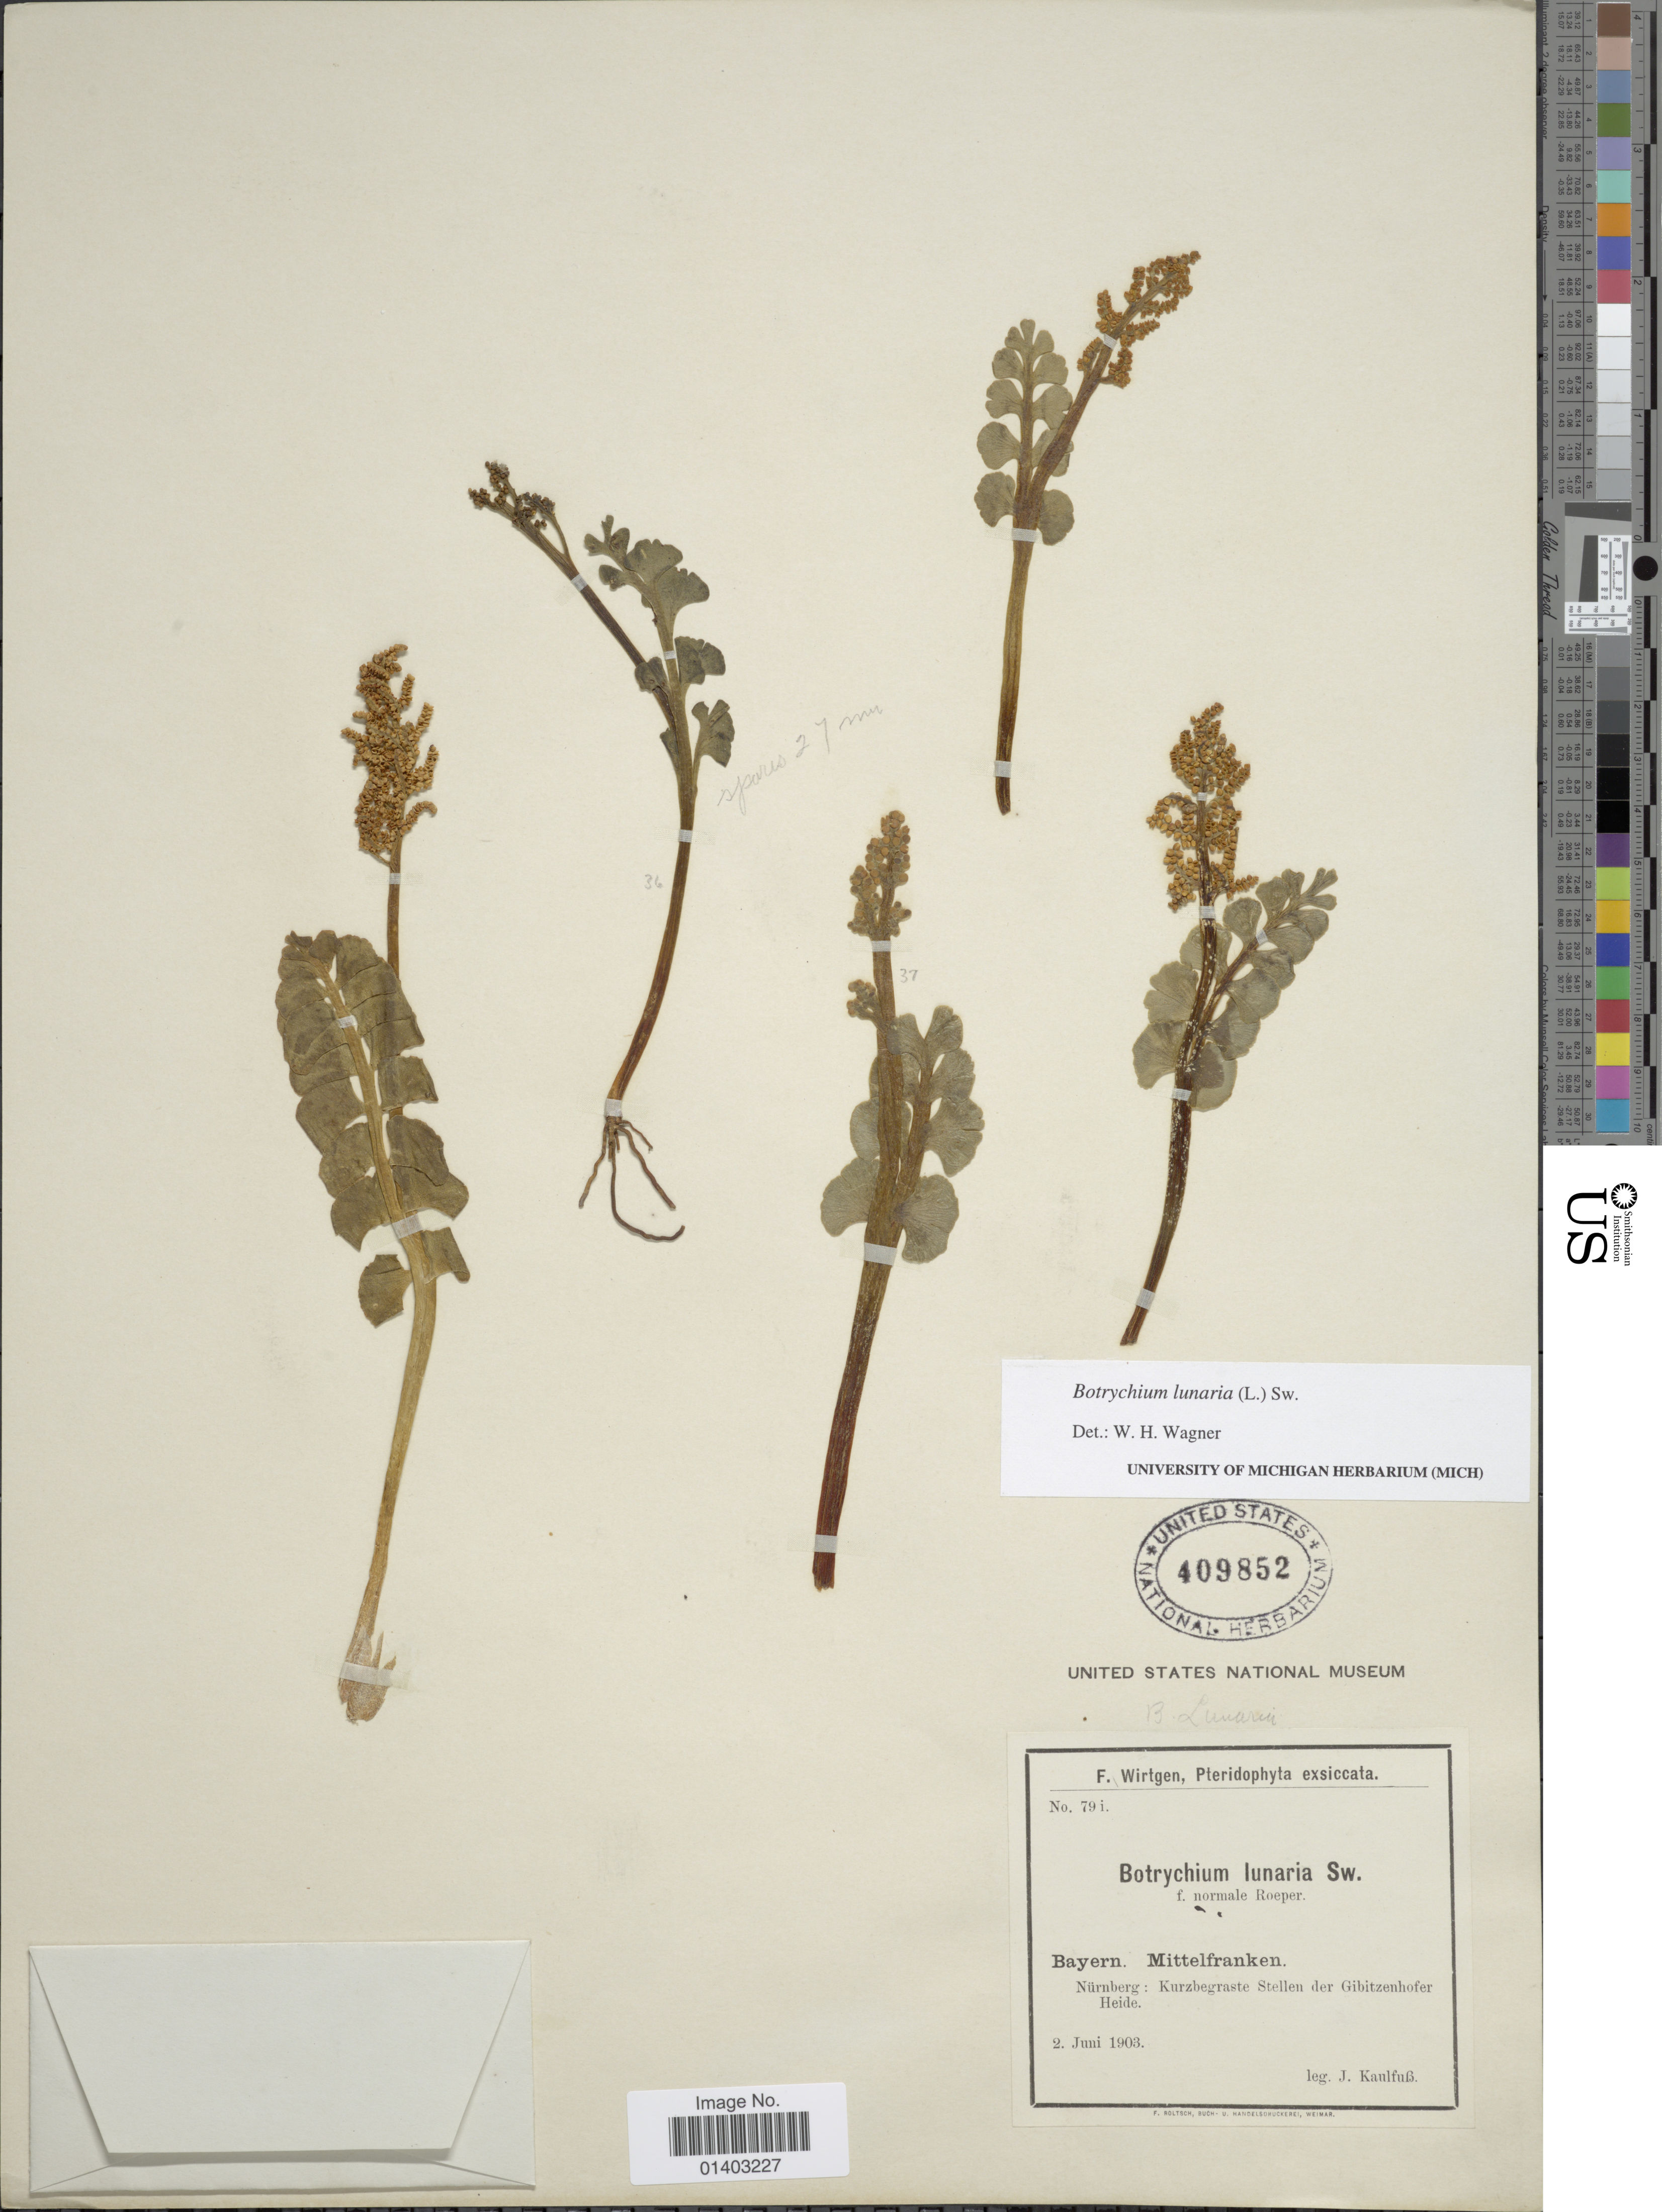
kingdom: Plantae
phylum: Tracheophyta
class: Polypodiopsida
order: Ophioglossales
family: Ophioglossaceae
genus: Botrychium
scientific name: Botrychium lunaria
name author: (L.) Sw.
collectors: J. S. Kaulfuss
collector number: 79i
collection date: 1903-06-02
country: Germany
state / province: Bayern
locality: Mittelfranken, Nürnberg: Kurzbegraste Stellen der Gibitzenhofer Heide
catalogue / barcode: US 409852